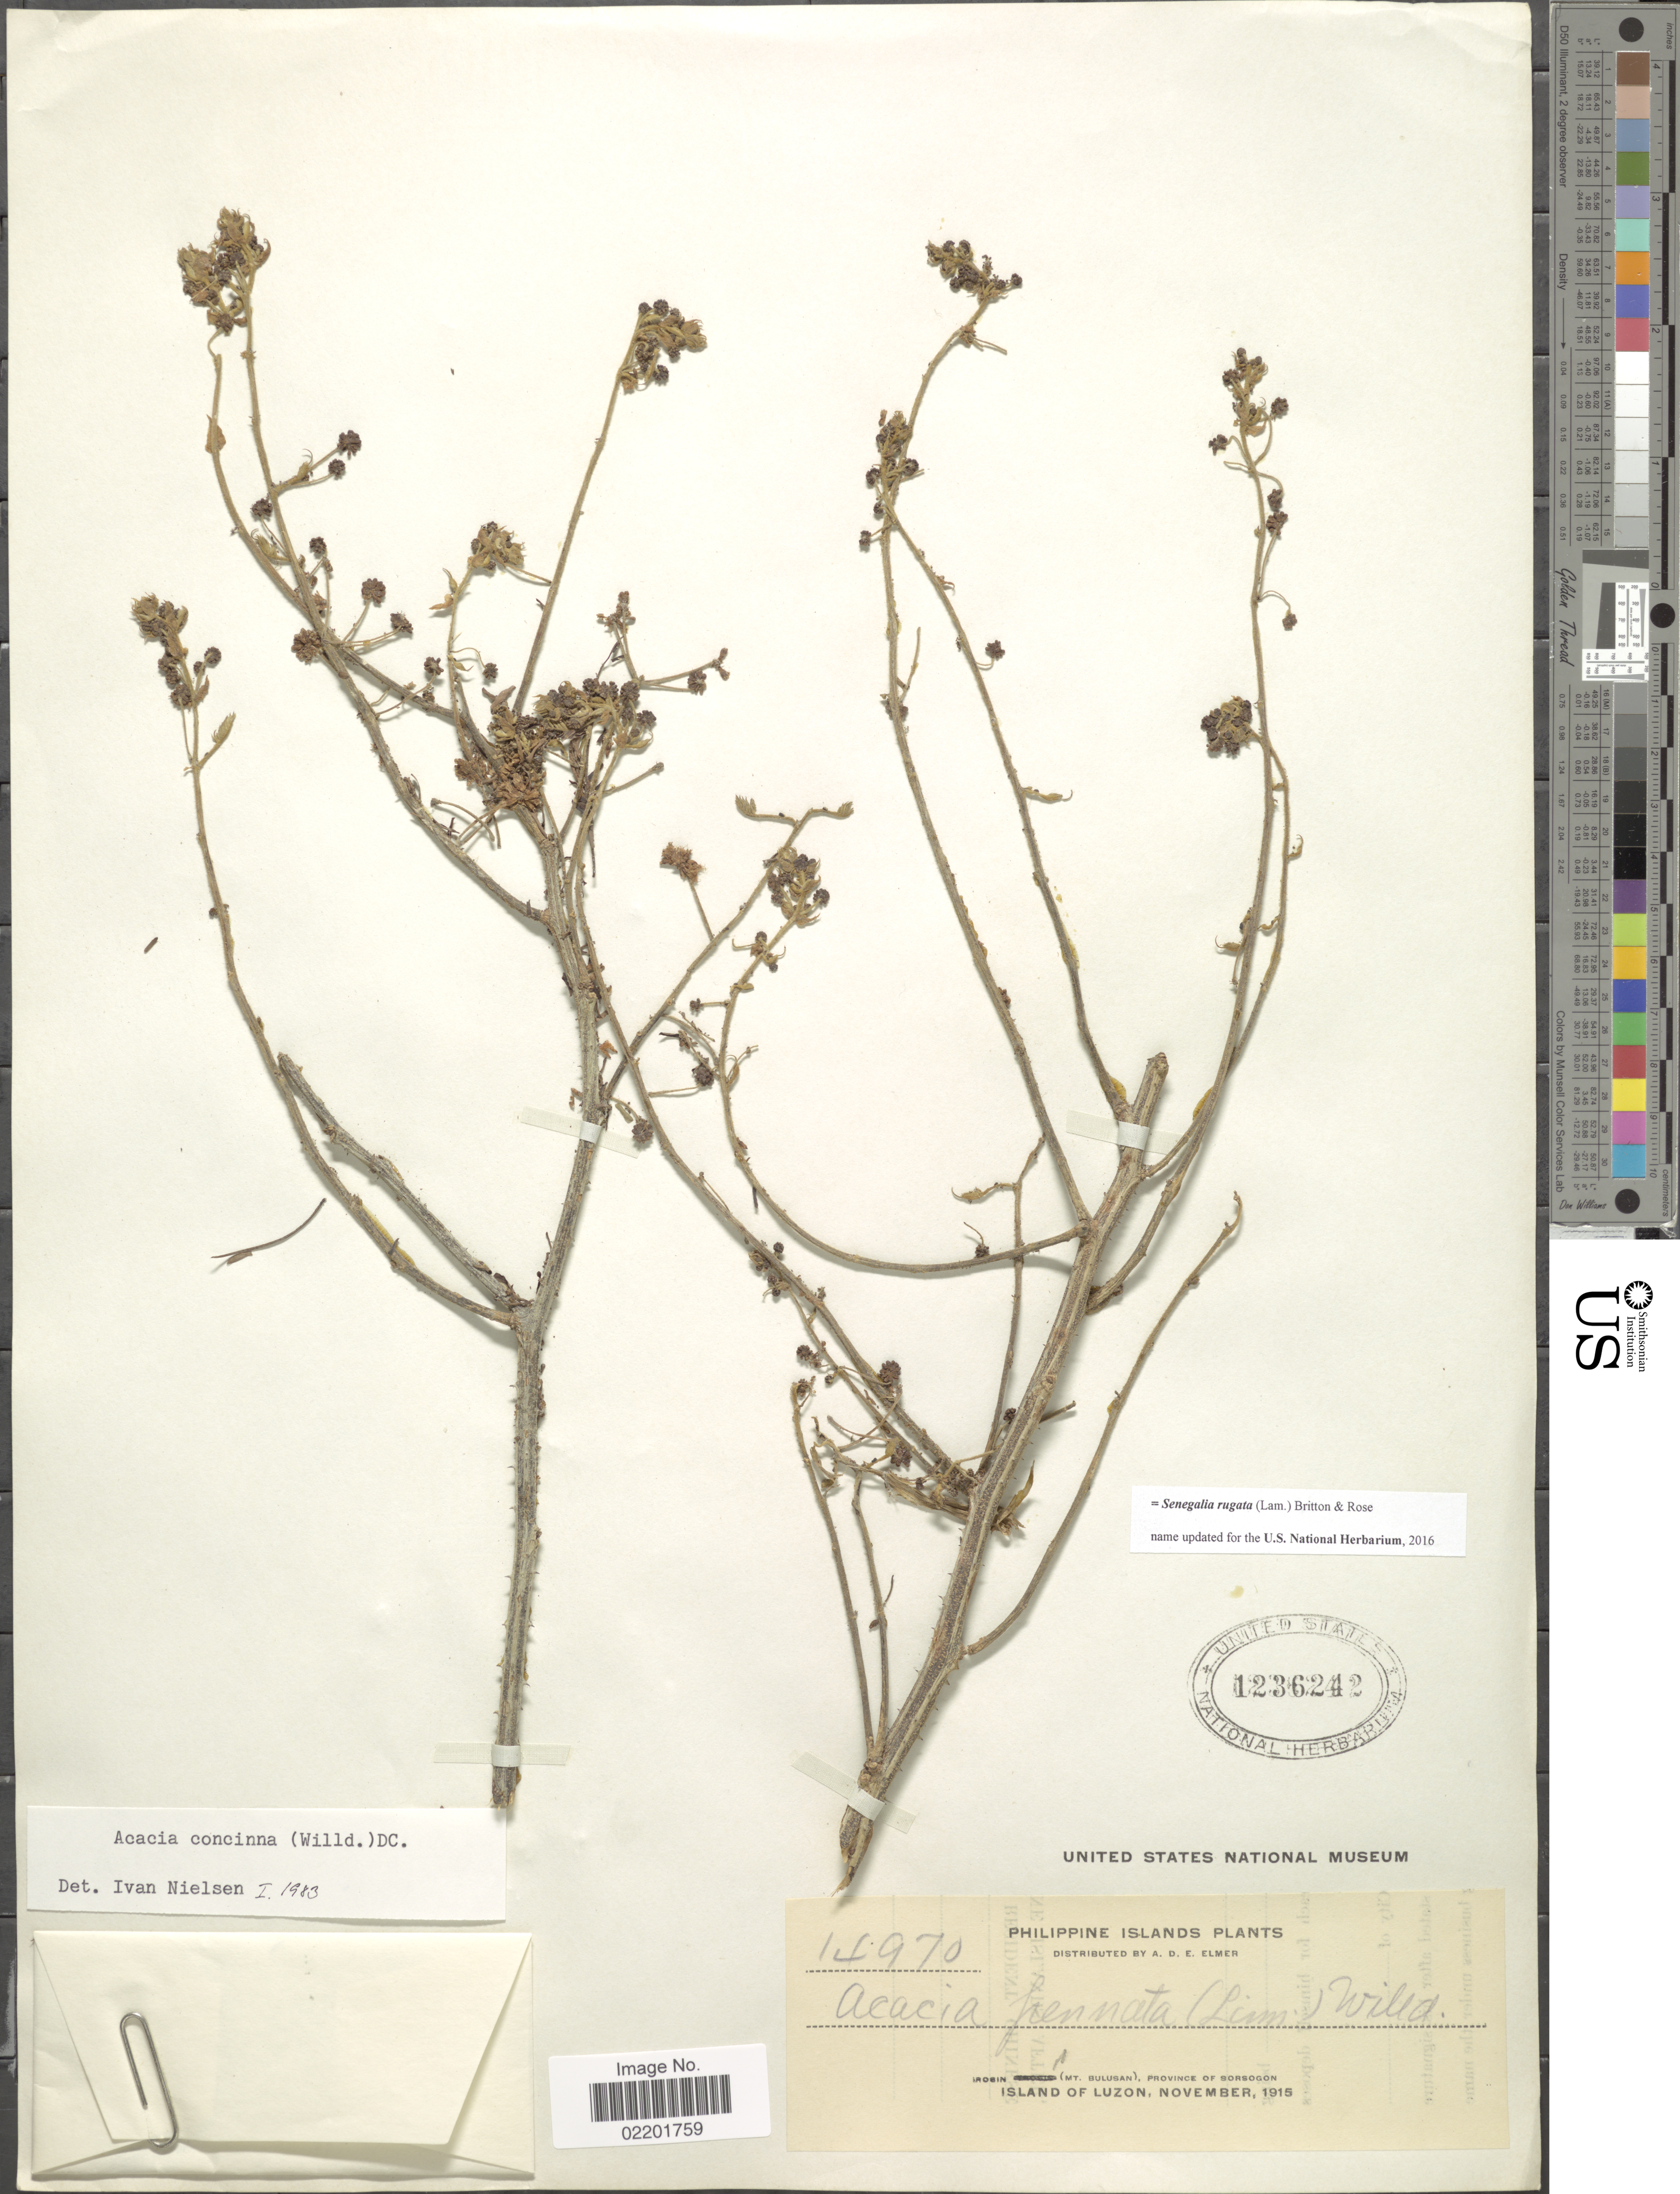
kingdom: Plantae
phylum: Tracheophyta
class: Magnoliopsida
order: Fabales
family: Fabaceae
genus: Senegalia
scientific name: Senegalia rugata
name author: (Lam.) Britton & Rose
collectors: A. D. E. Elmer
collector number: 14970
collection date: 1915-11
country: Philippines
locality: Philippine Islands, Irosin (Mt. Bulusan), Province of Sorsogon, Island of Luzon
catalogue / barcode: US 1236242